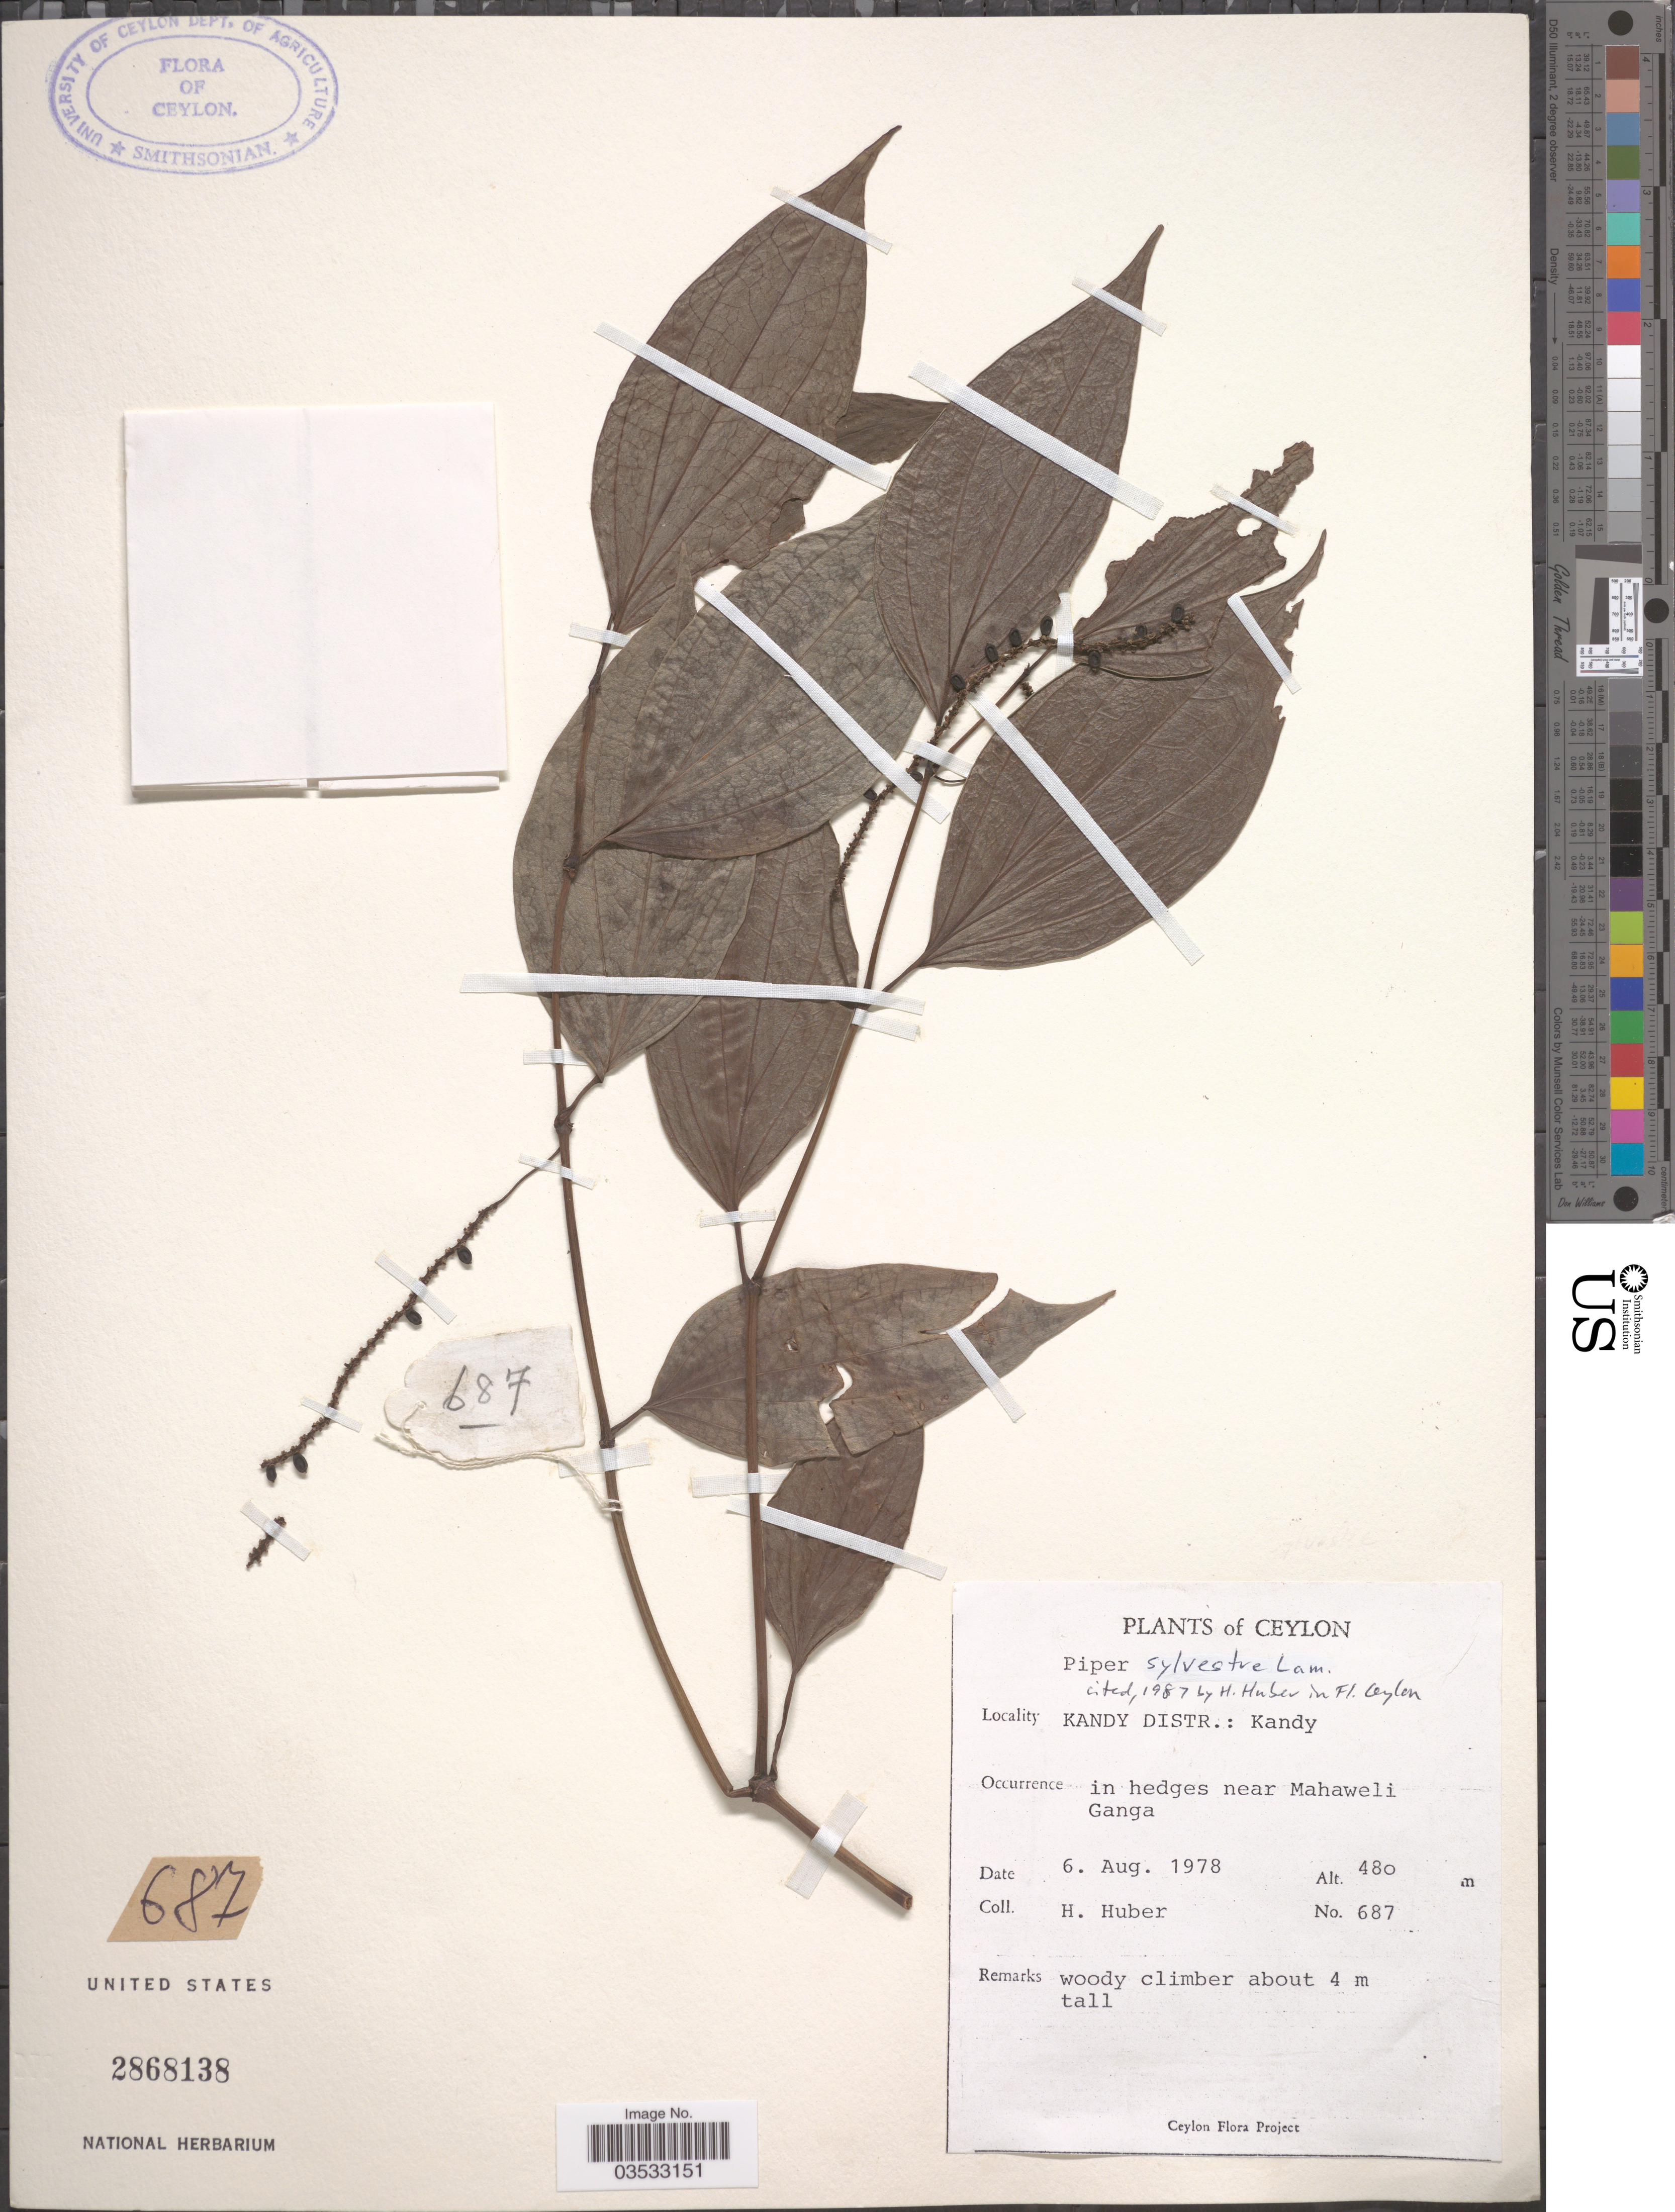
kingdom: Plantae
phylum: Tracheophyta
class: Magnoliopsida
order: Piperales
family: Piperaceae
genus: Piper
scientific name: Piper sylvestre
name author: Lour.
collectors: H. Huber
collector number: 687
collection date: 1978-08-06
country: Sri Lanka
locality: Ceylon. Kandy Distr.: Kandy. In hedges near Mahaweli Ganga.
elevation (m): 480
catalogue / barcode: US 2868138